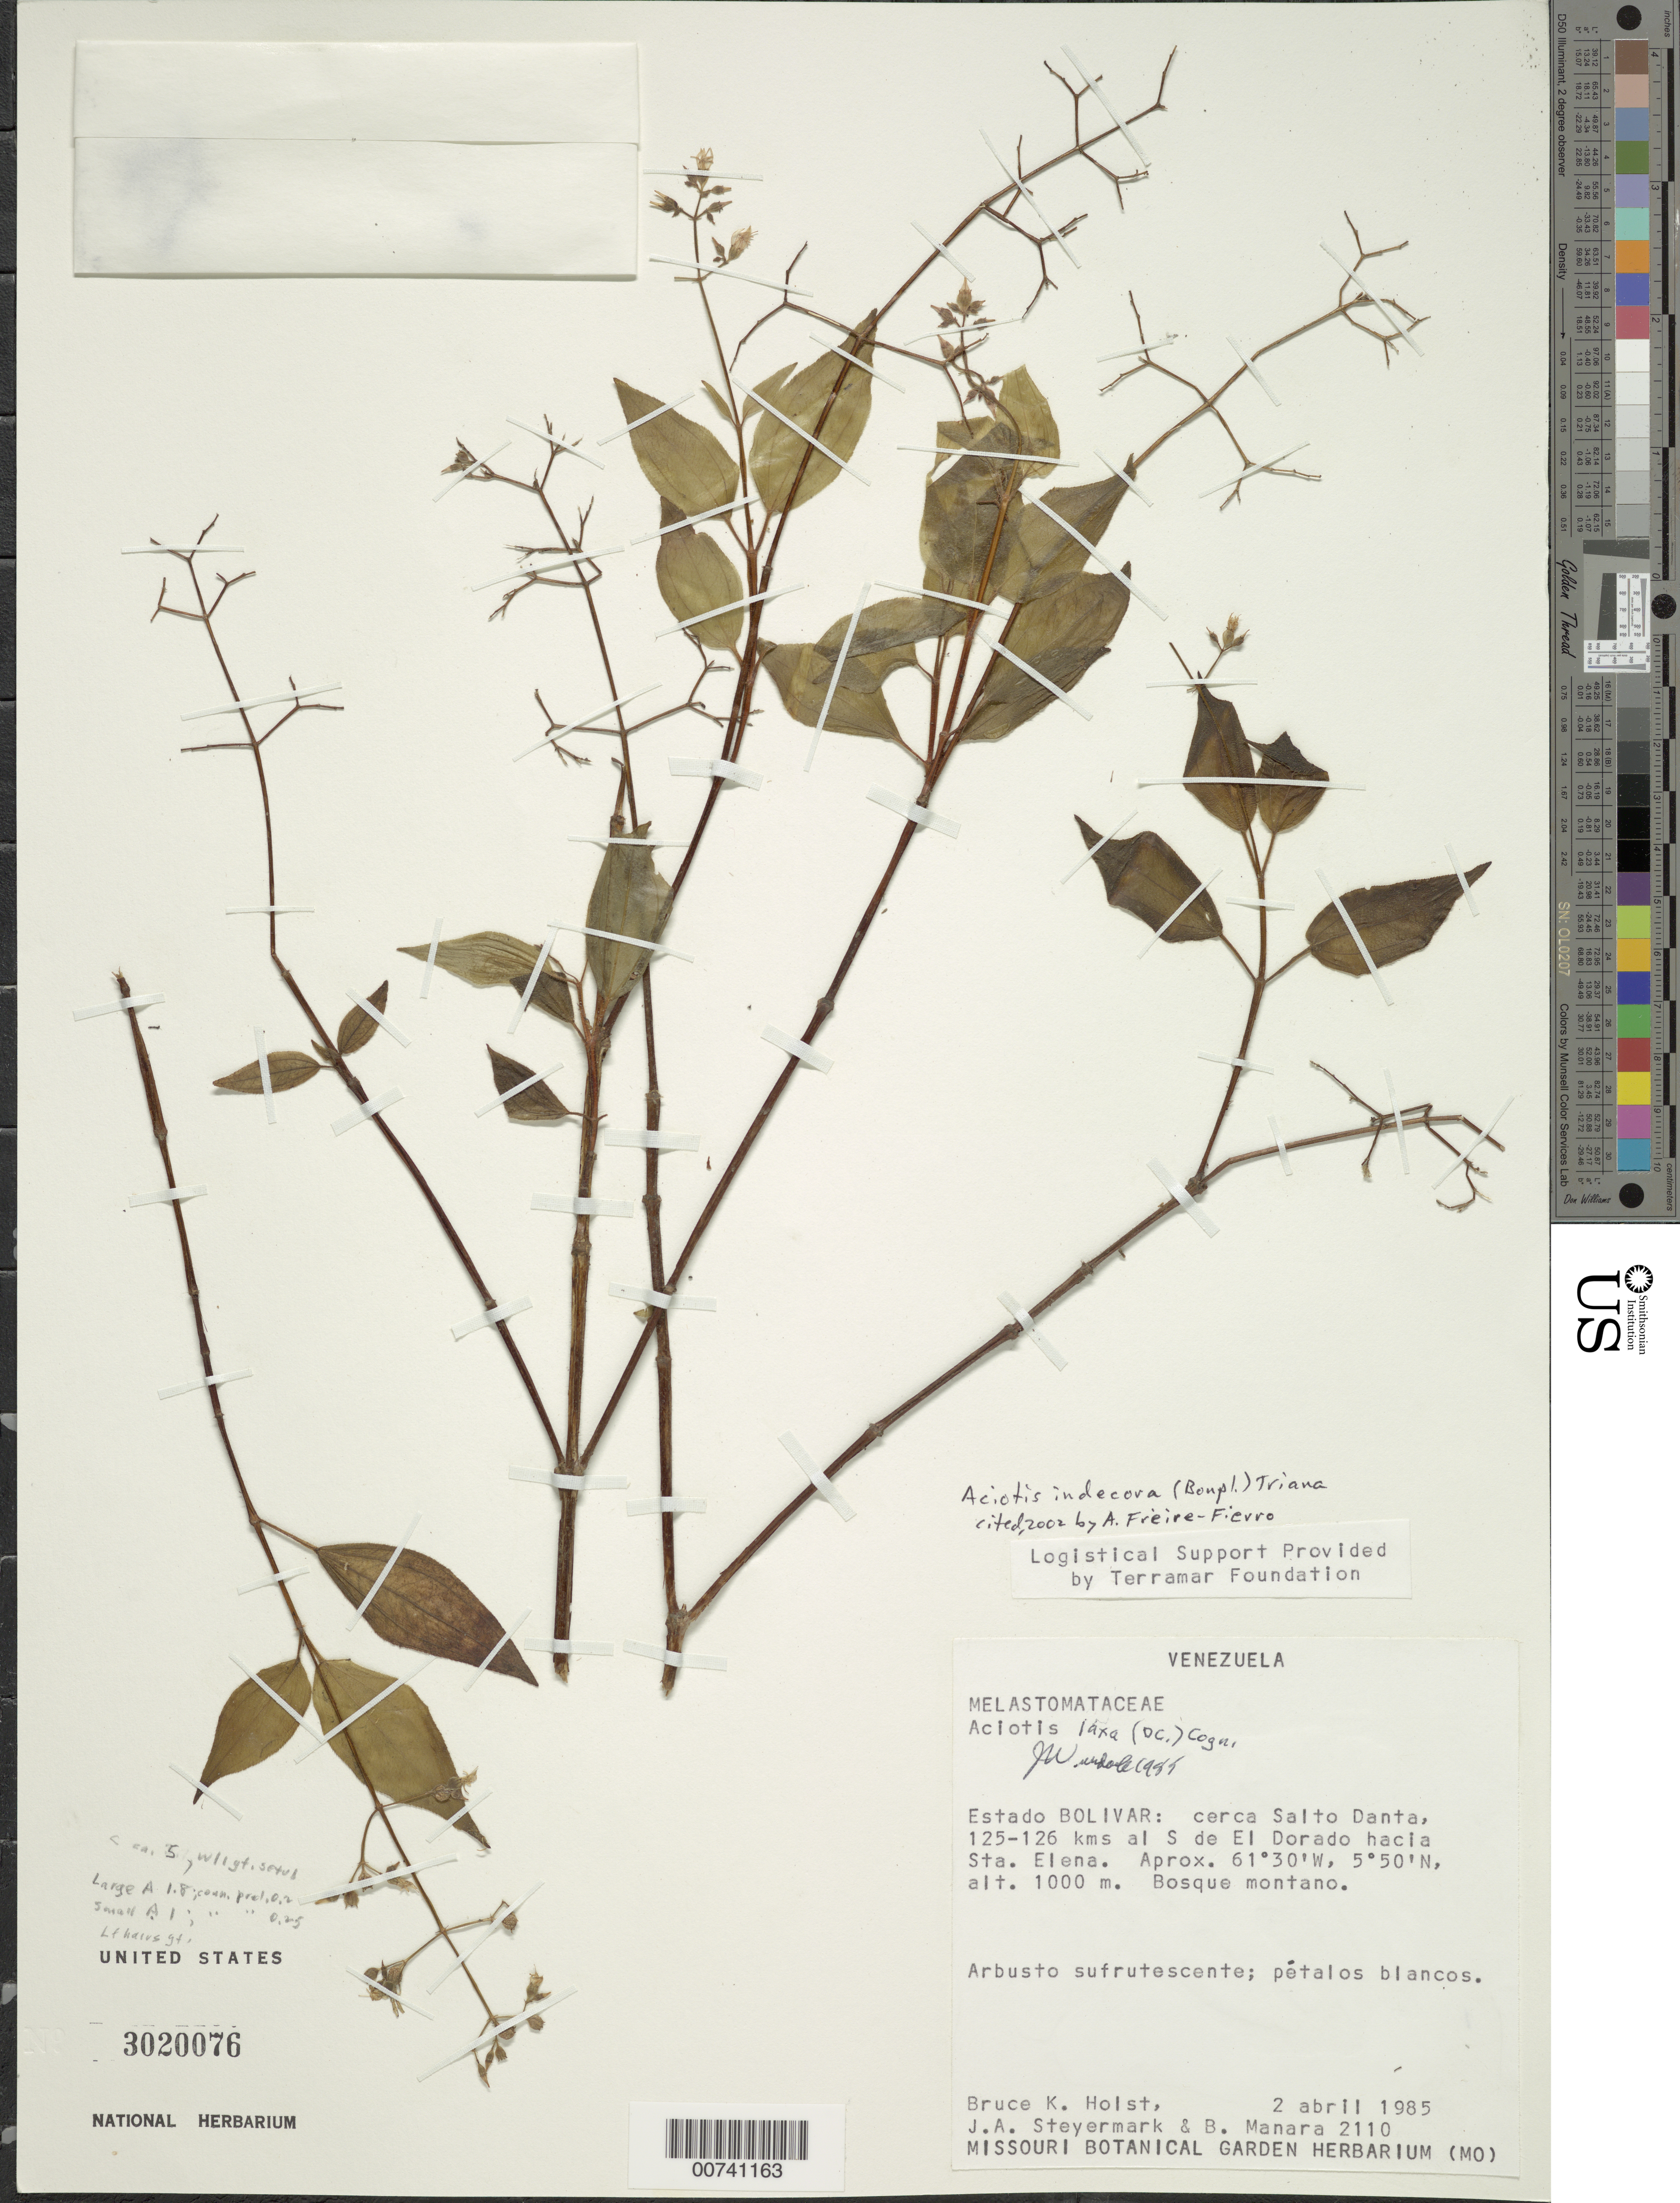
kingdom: Plantae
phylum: Tracheophyta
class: Magnoliopsida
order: Myrtales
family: Melastomataceae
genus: Aciotis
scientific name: Aciotis indecora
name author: (Bonpl.) Triana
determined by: Freire-Fierro, A.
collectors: B. Holst, J. Steyermark & B. Manara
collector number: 2110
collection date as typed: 2-Apr-85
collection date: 1985-04-02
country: Venezuela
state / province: Bolívar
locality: Salto Danta, 125-126 km S of El Dorado toward Sta. Elena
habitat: Montane forest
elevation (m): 1000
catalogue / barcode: US 3020076